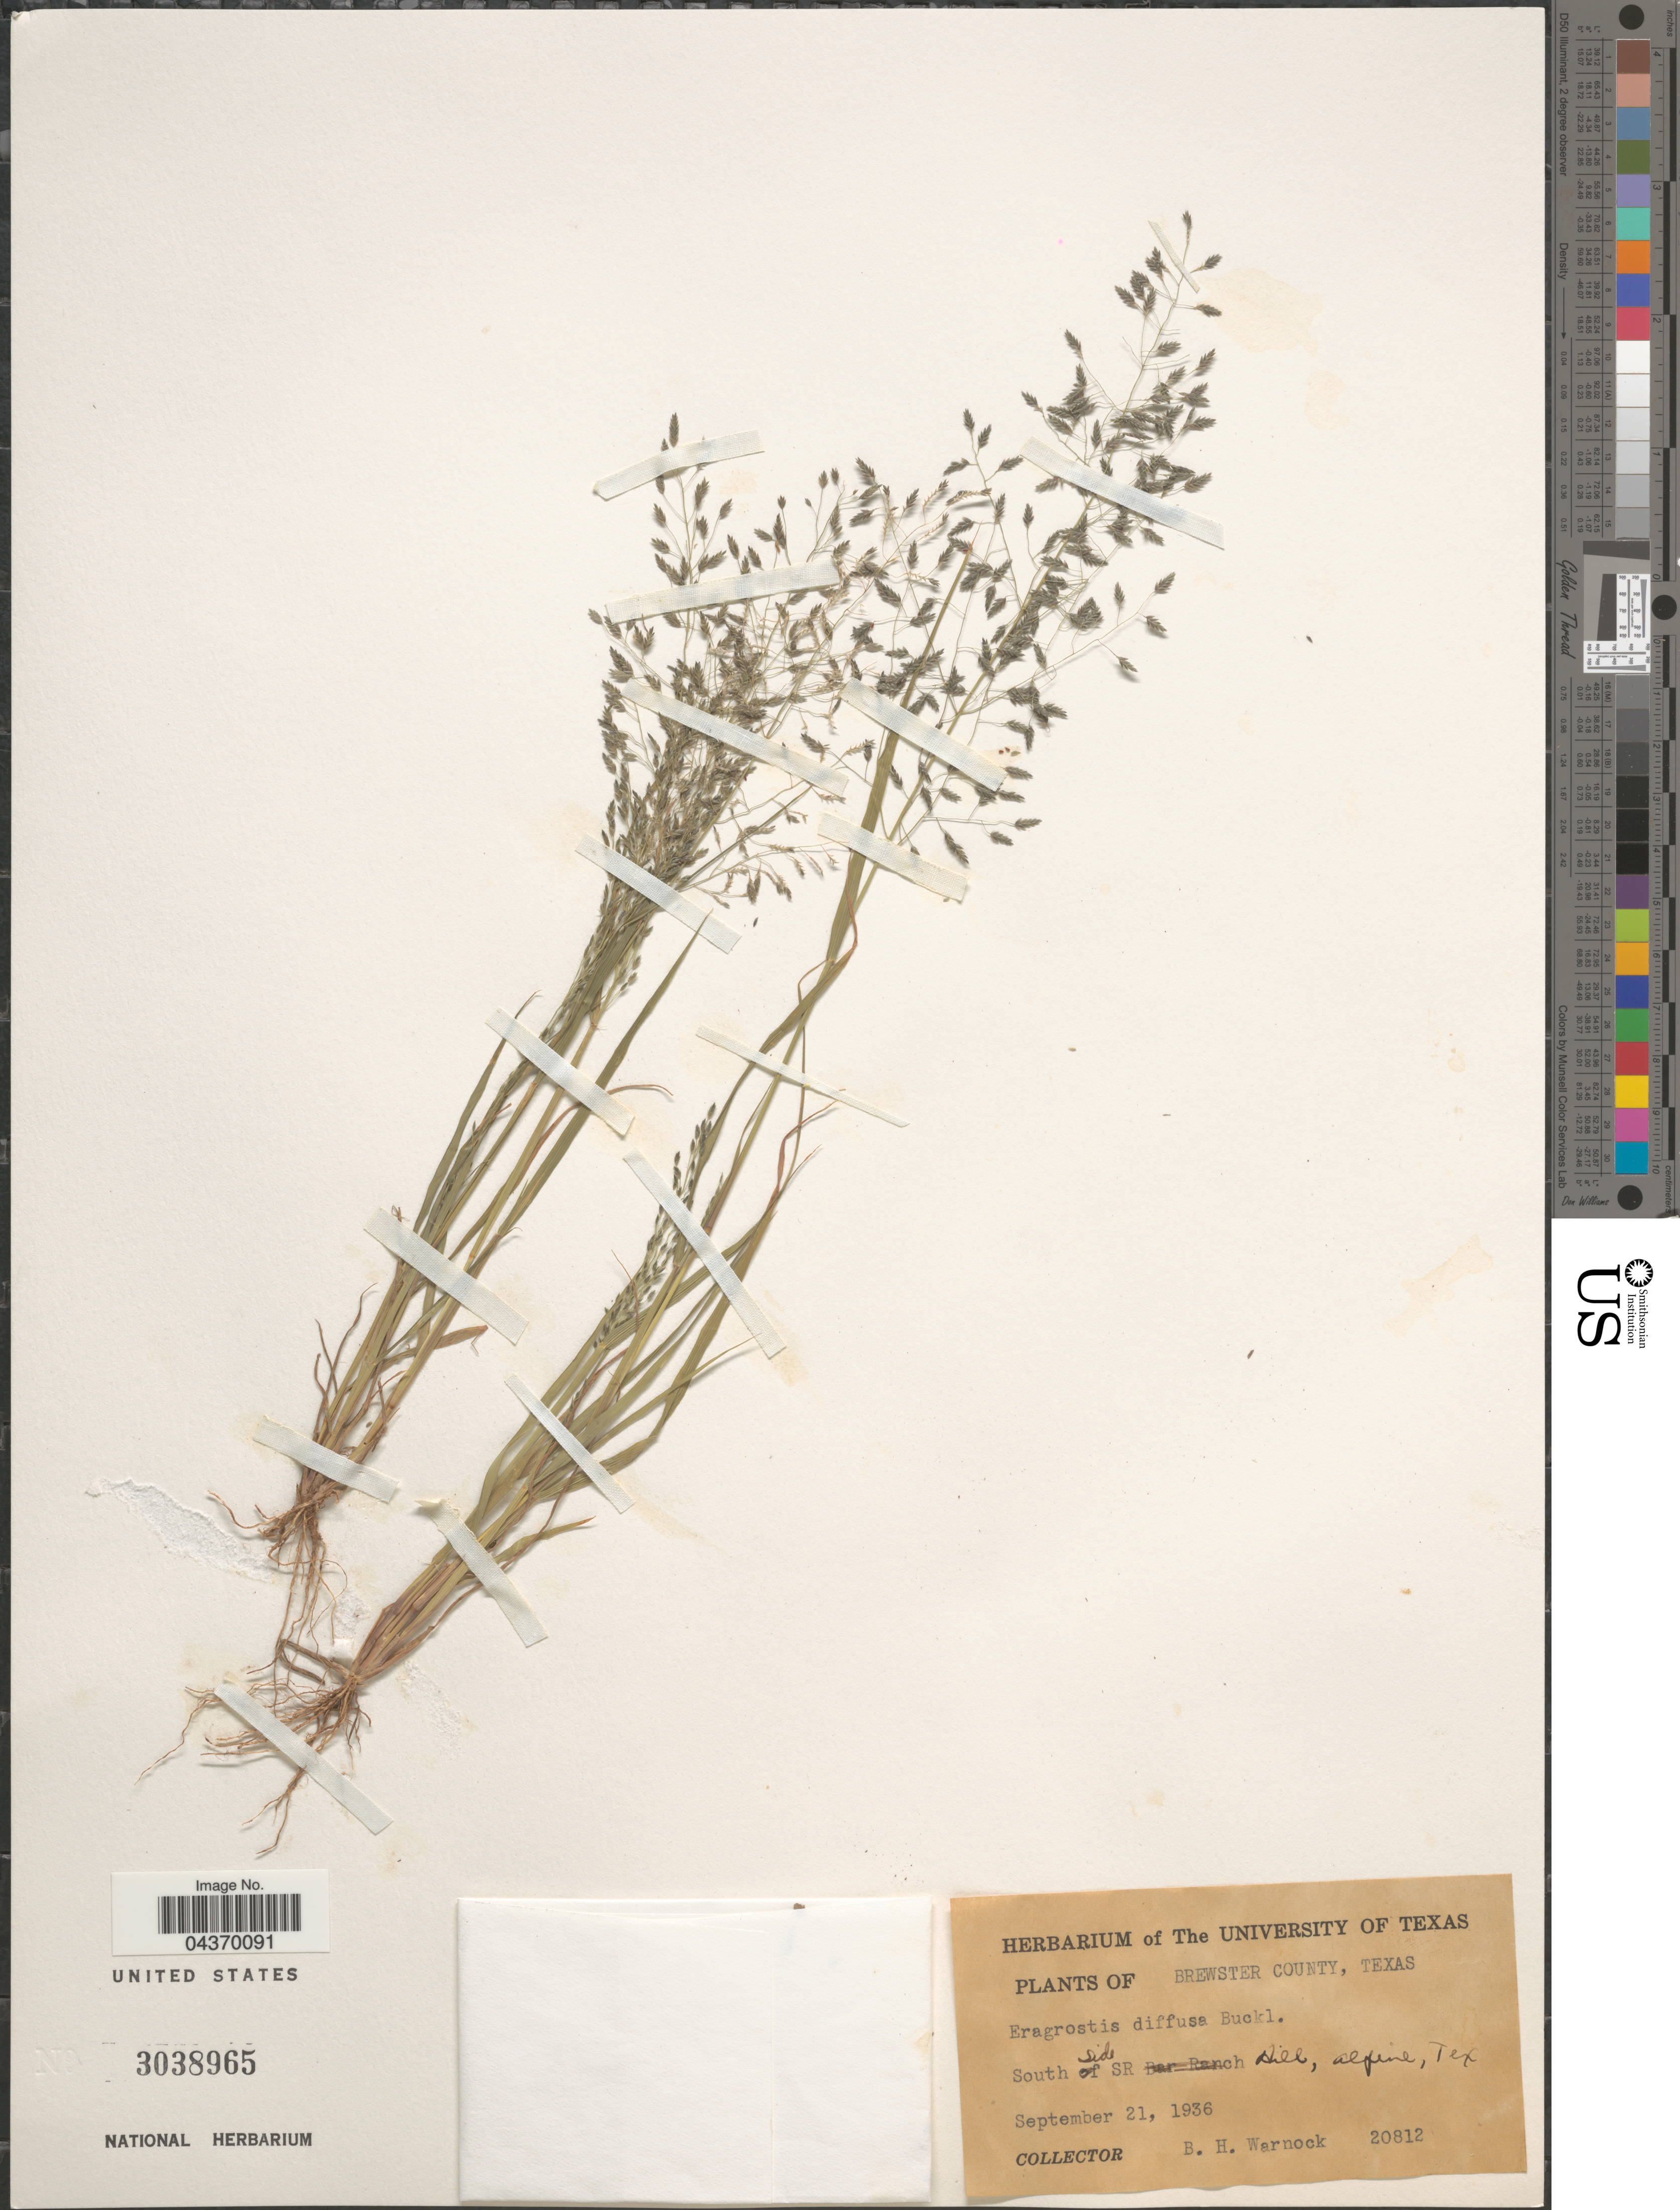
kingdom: Plantae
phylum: Tracheophyta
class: Liliopsida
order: Poales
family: Poaceae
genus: Eragrostis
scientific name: Eragrostis pectinacea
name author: (Michx.) Nees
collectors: B. H. Warnock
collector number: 20812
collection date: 1936-09-21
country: United States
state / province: Texas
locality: Brewster County. South side SR Hill, alpine.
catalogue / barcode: US 3038965